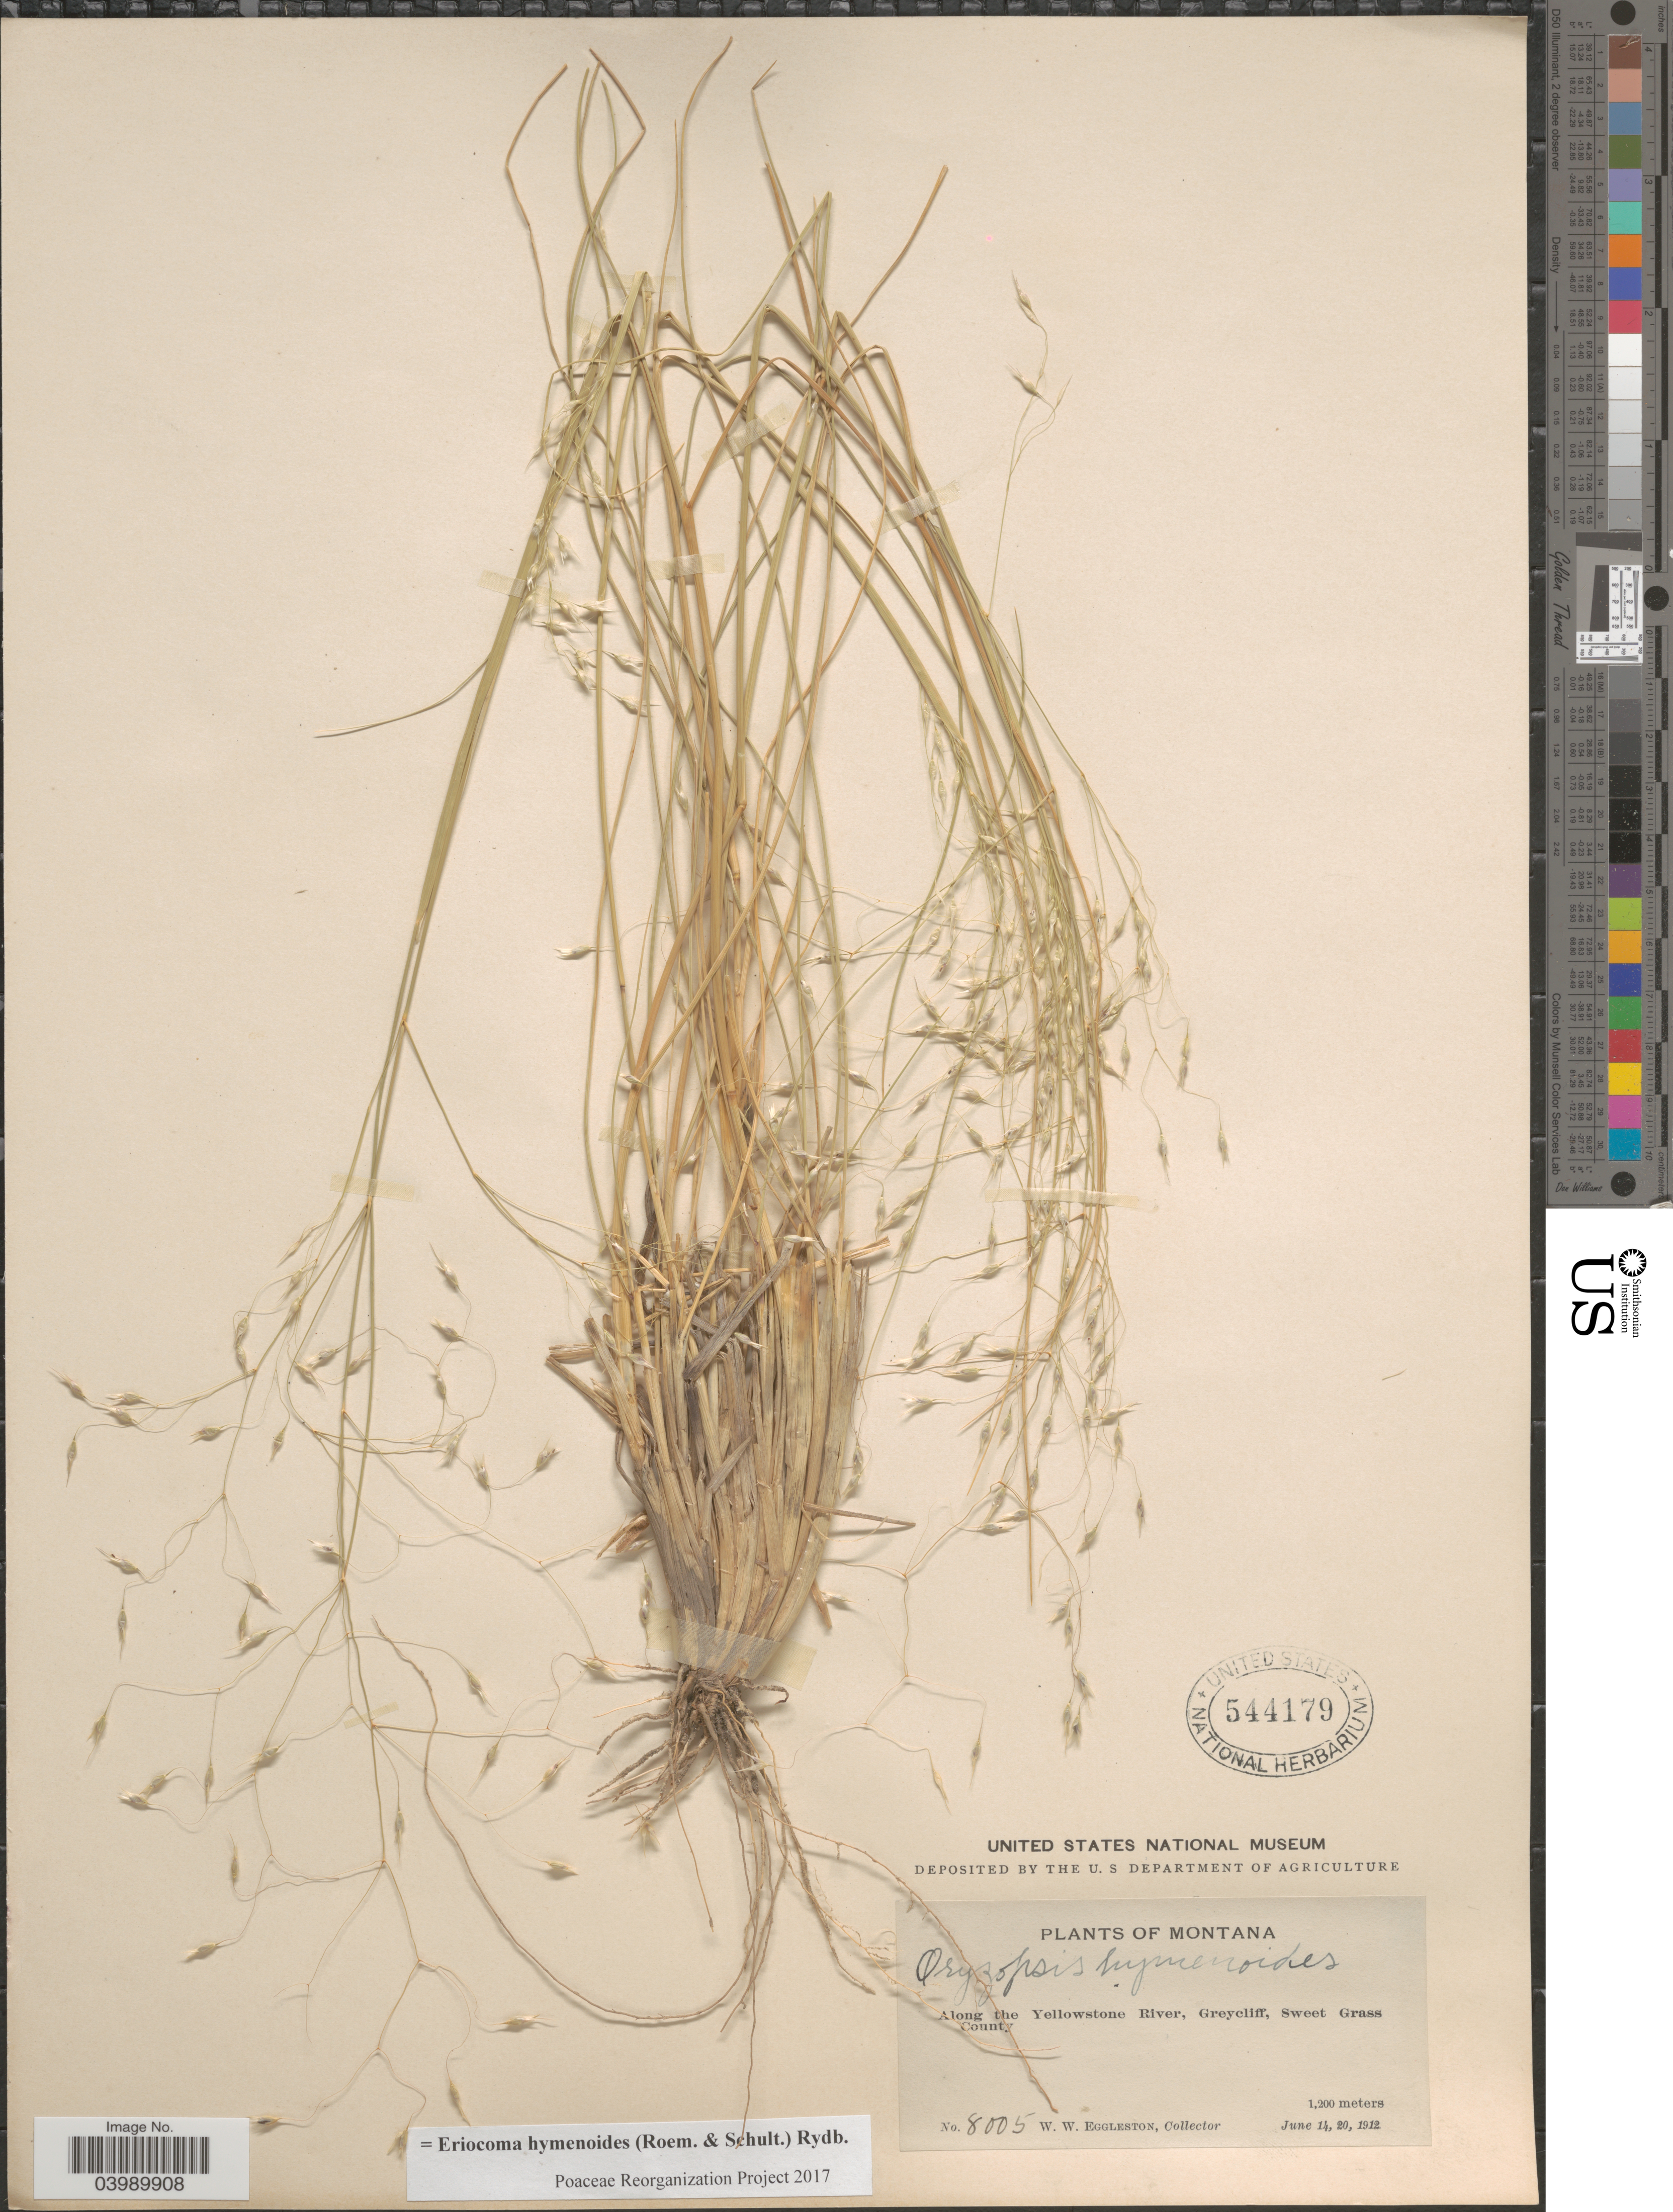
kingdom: Plantae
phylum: Tracheophyta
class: Liliopsida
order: Poales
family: Poaceae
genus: Eriocoma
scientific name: Eriocoma hymenoides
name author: (Roem. & Schult.) Rydb.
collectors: W. W. Eggleston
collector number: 8005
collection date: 1912-06-14/1912-06-20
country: United States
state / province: Montana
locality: Along the Yellowstone River, Greycliff, Sweet Grass County.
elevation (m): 1200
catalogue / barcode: US 544179